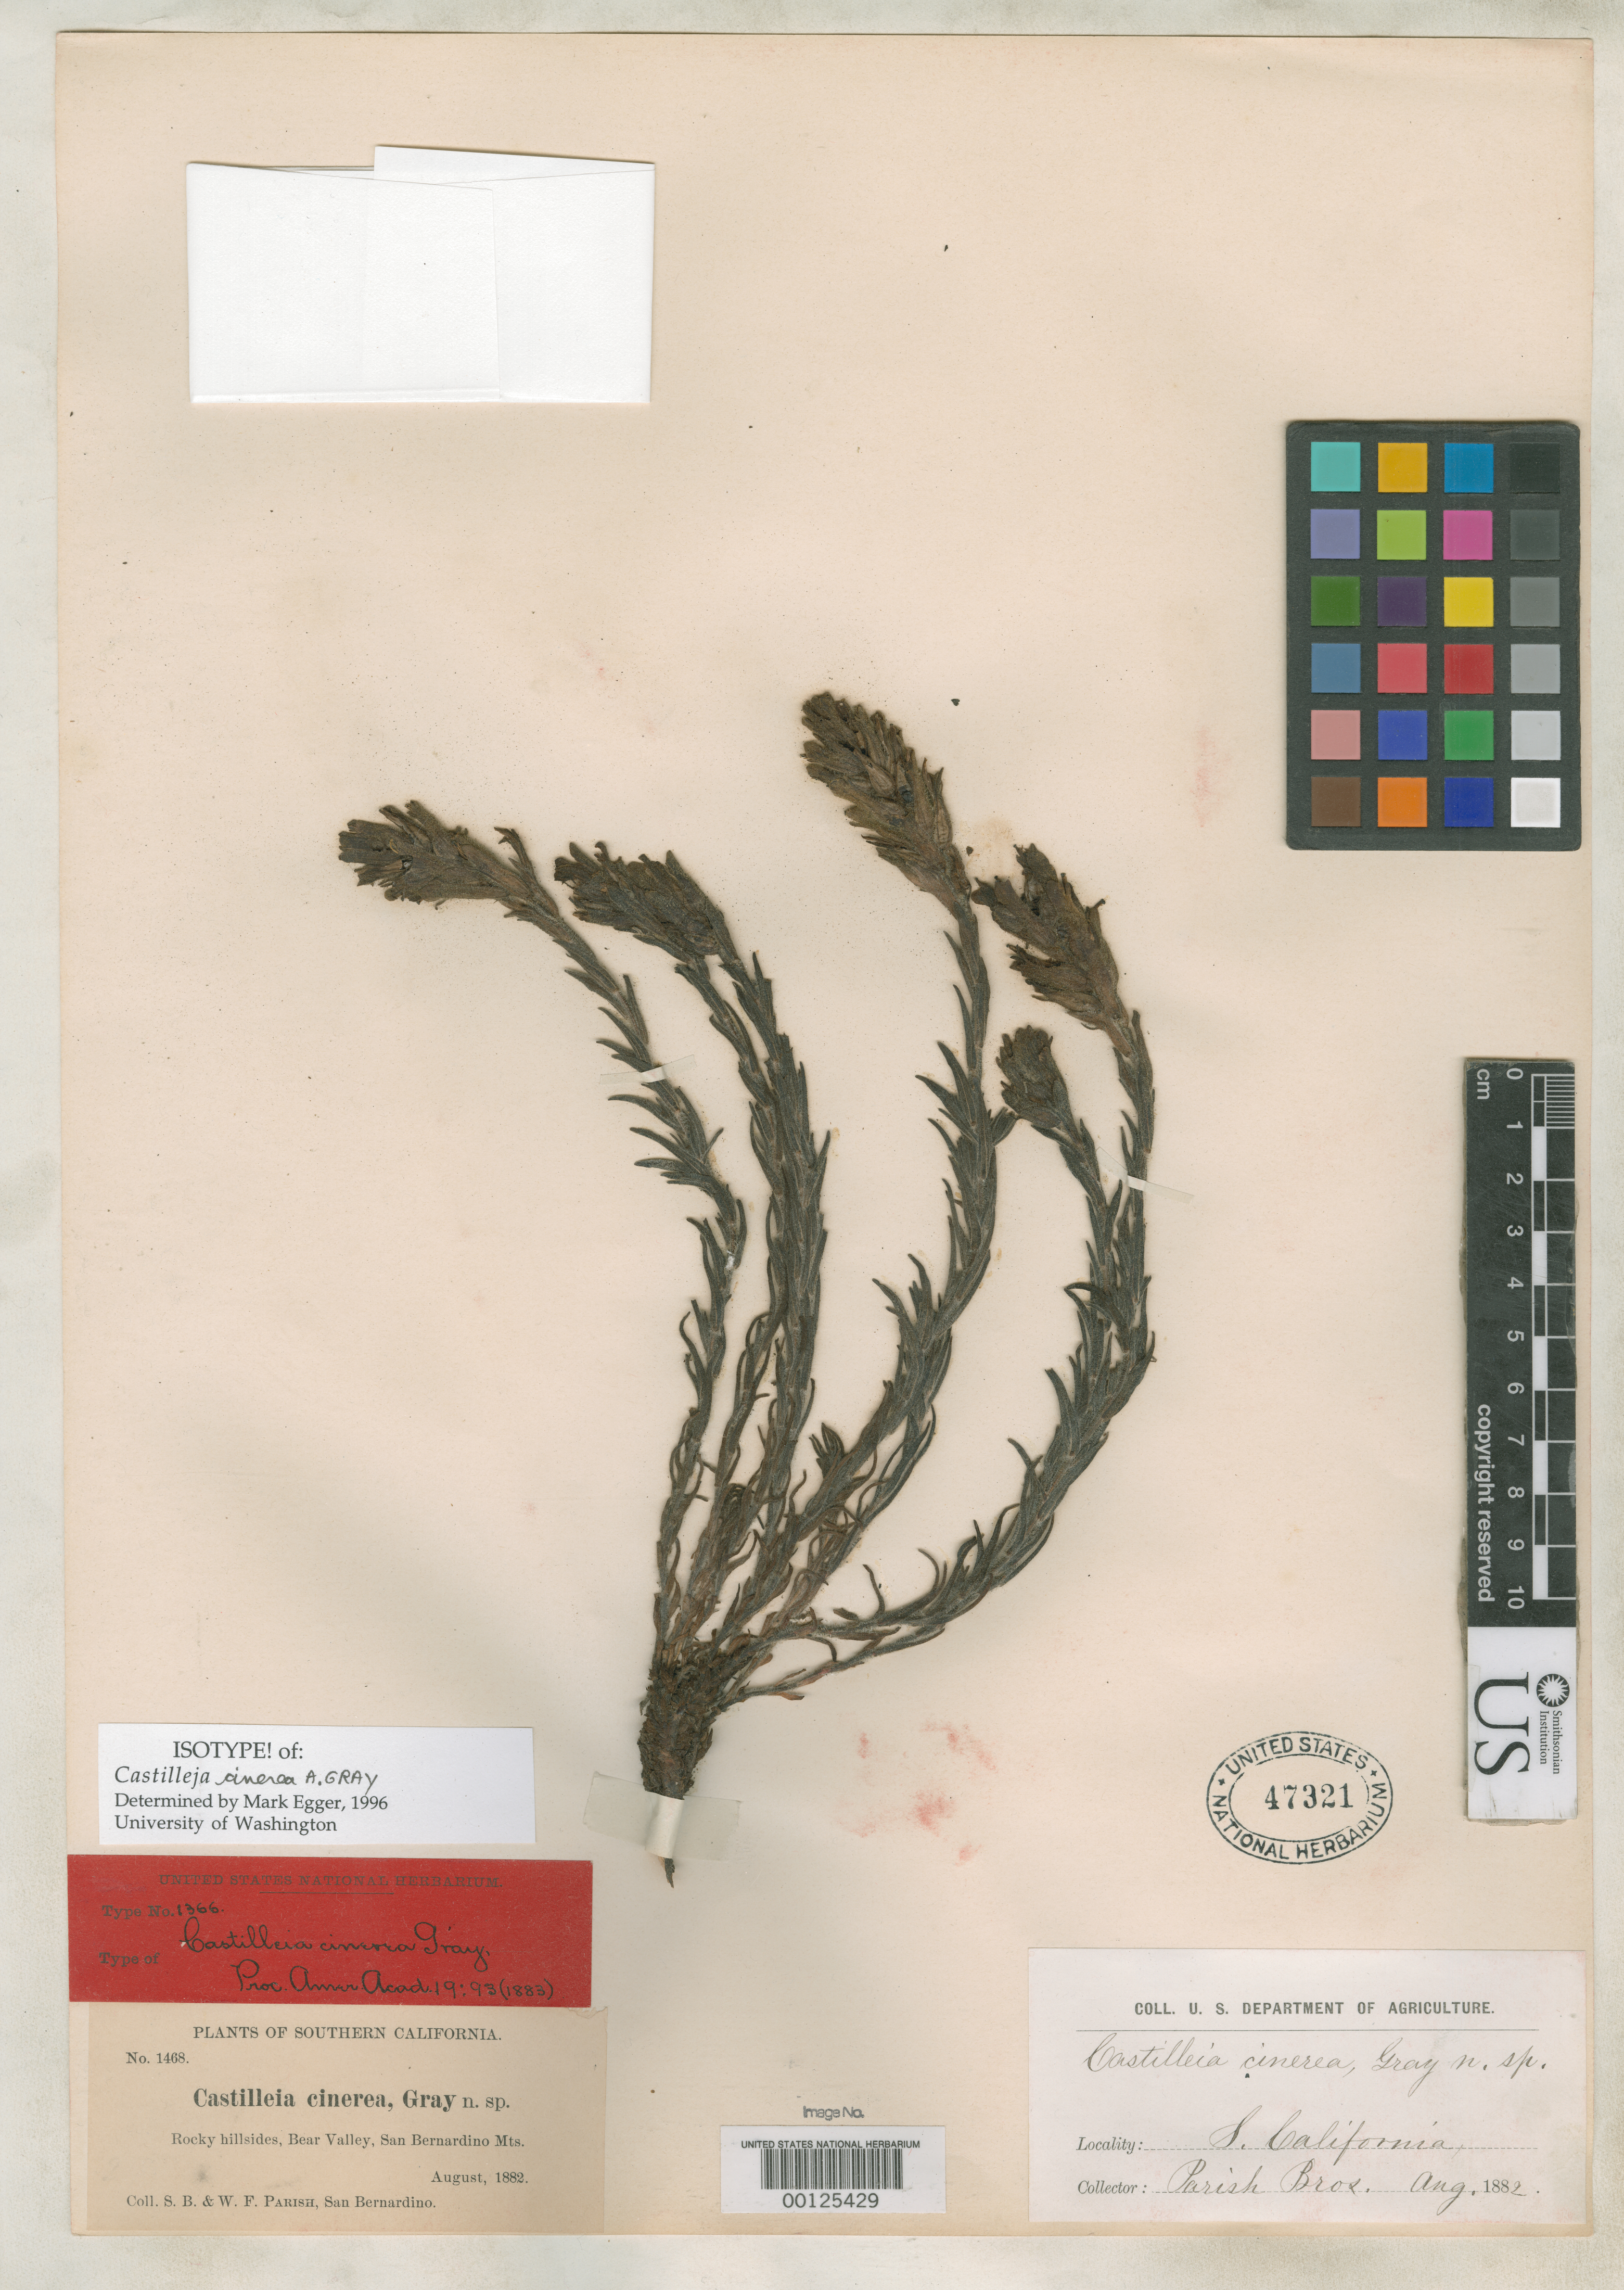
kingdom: Plantae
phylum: Tracheophyta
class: Magnoliopsida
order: Lamiales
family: Orobanchaceae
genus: Castilleja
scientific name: Castilleja cinerea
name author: A. Gray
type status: Isotype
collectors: S. B. Parish & W. F. Parish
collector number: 1468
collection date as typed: Aug 1882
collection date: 1882-08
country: United States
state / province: California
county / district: San Bernardino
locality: San Bernardino Mountains, Bear Valley.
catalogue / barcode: US 47321